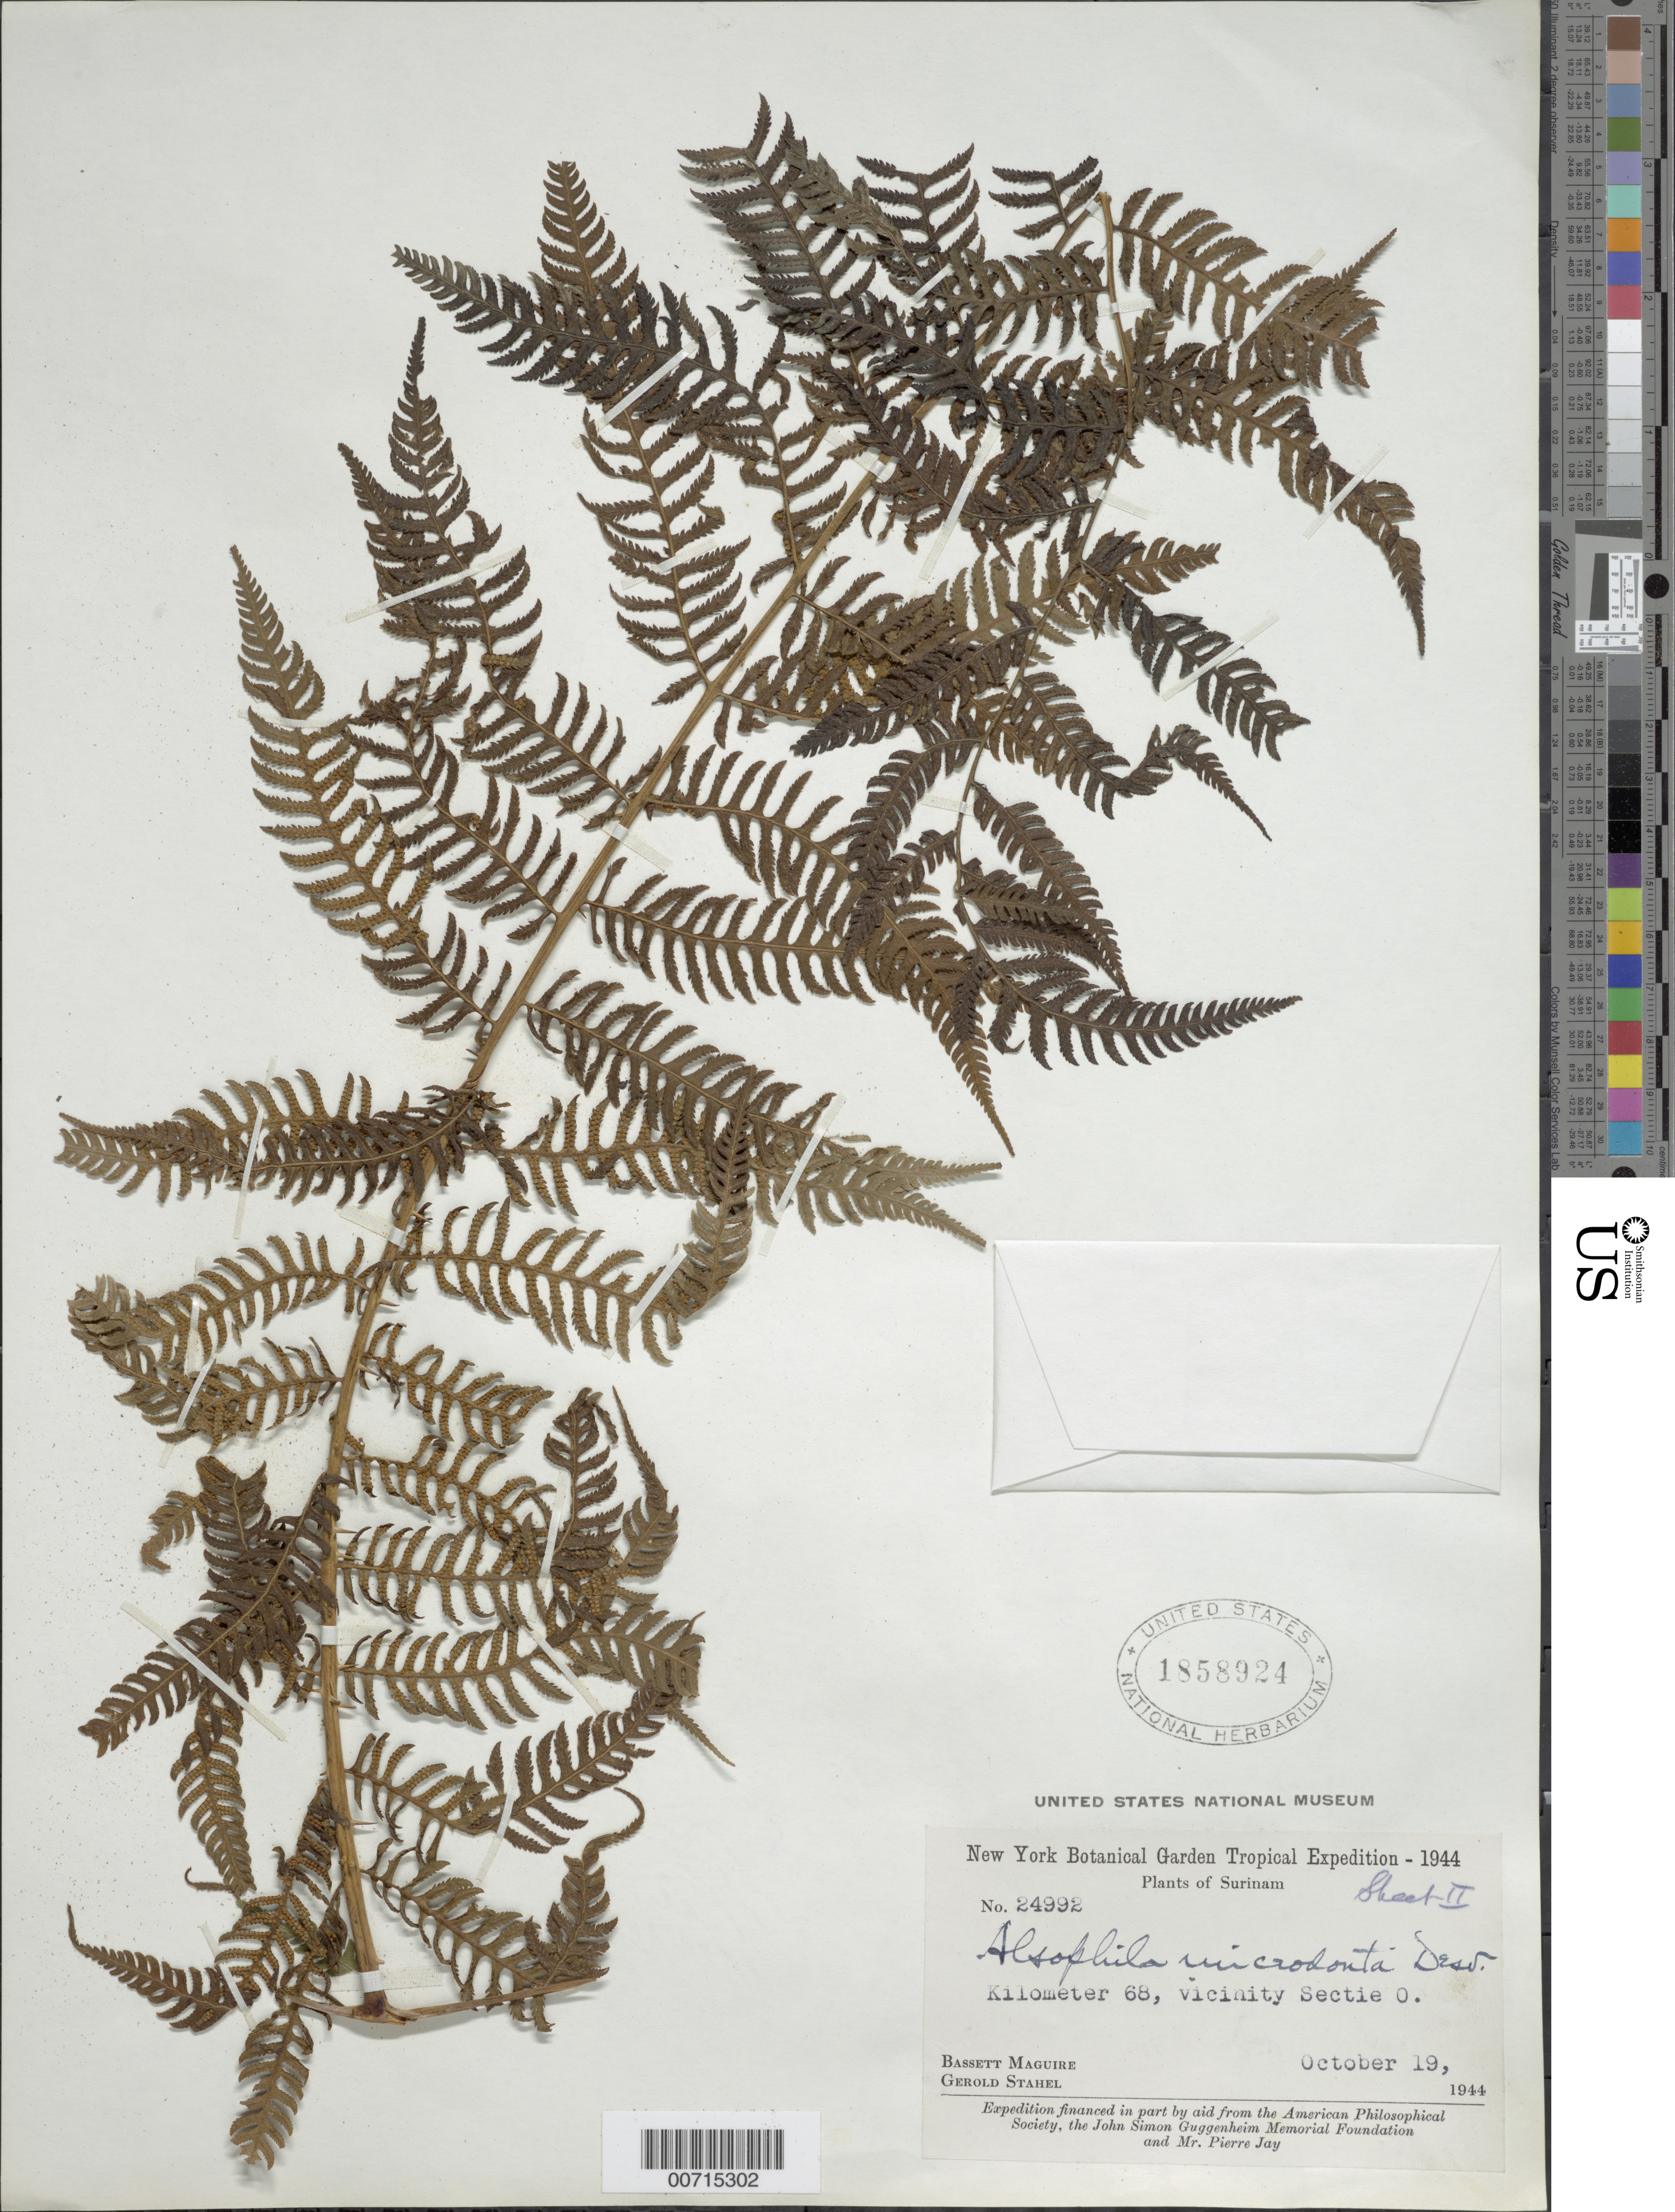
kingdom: Plantae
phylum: Tracheophyta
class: Polypodiopsida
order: Cyatheales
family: Cyatheaceae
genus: Cyathea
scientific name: Cyathea microdonta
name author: (Desv.) Domin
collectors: B. Maguire & G. Stahel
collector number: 24992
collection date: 1944-10-19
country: Suriname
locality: Surinam, Kilometer 68, vicinity Sectie 0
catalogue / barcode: US 1858924